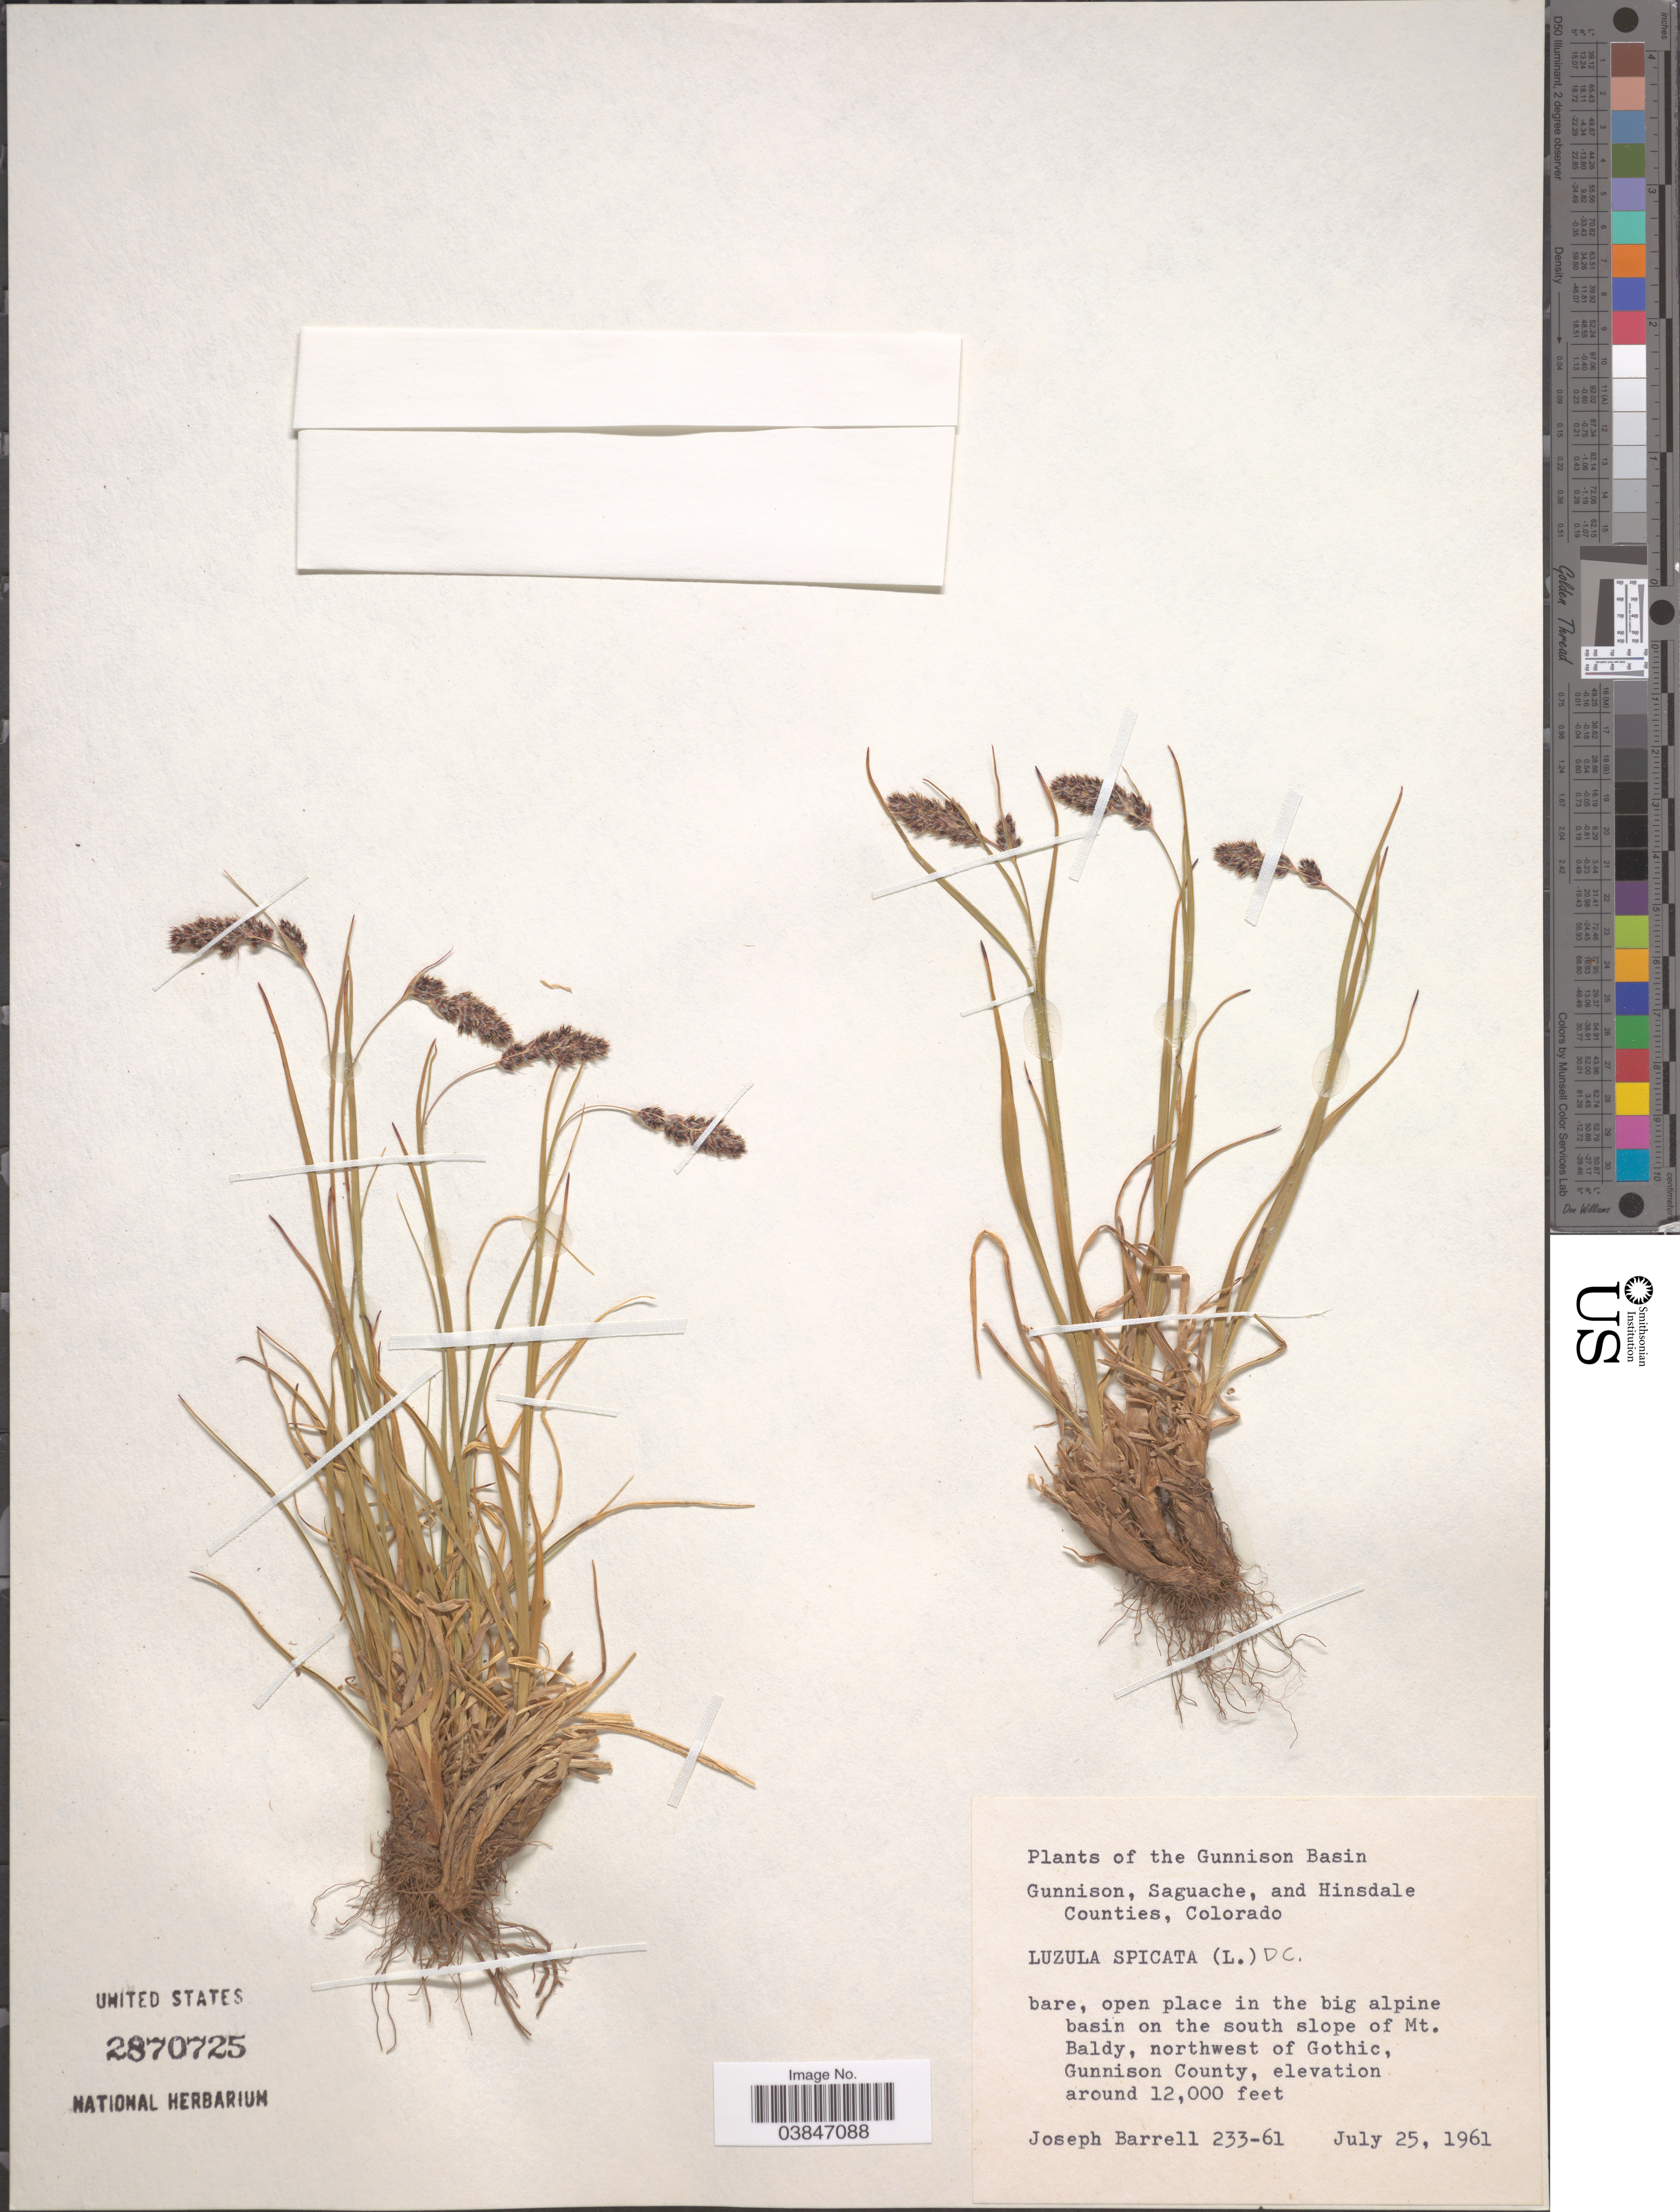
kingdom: Plantae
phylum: Tracheophyta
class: Liliopsida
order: Poales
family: Juncaceae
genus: Luzula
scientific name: Luzula spicata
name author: (L.) DC.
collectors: J. Barrell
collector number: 233-61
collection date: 1961-07-25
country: United States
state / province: Colorado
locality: The Gunnison Basin. In the big alpine basin on the south slope of Mt. Baldy, northwest of Gothic, Gunnison County.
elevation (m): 3658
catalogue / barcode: US 2870725